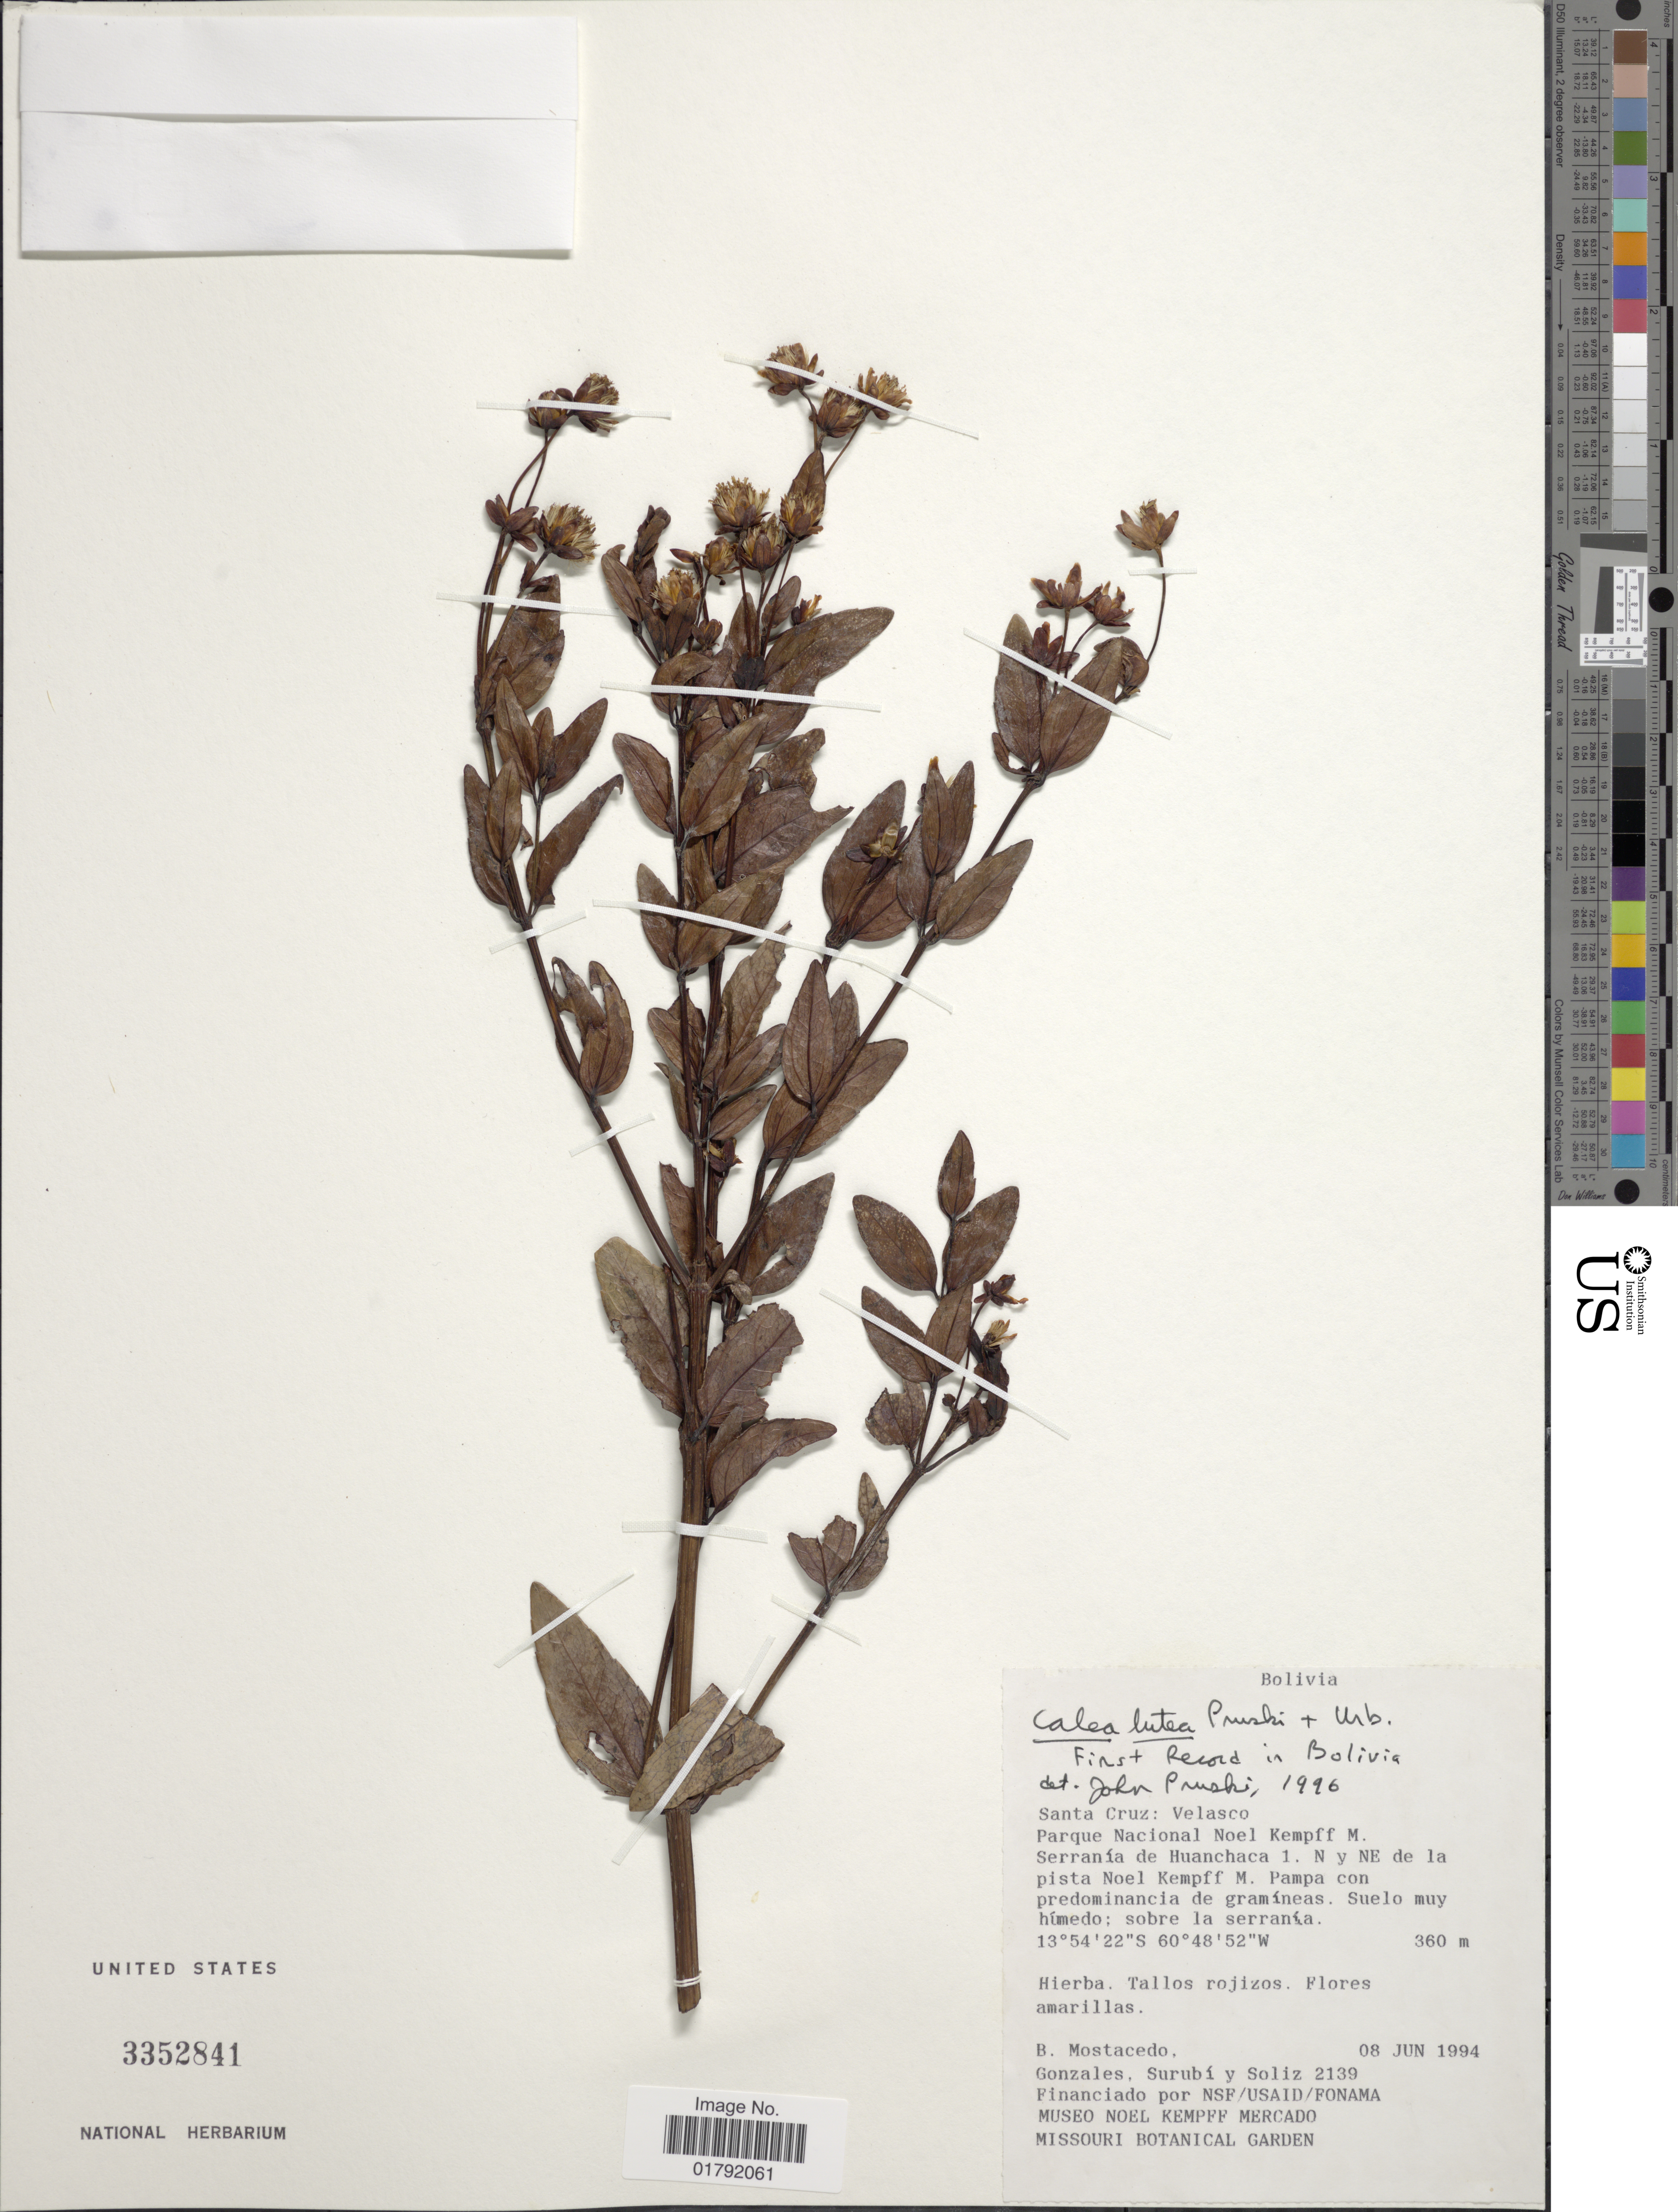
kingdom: Plantae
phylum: Tracheophyta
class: Magnoliopsida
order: Asterales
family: Asteraceae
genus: Calea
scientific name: Calea lutea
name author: Pruski &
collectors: B. Mostacedo, Gonzales, --, Surubi & Soliz, --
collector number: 2139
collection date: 1994-06-08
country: Bolivia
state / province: Santa Cruz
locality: Velasco, Parque Nacional Noel Kempff M., Serrania de Huanchaca 1. N y NE de la pista Noel Kempff M.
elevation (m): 360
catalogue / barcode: US 3352841